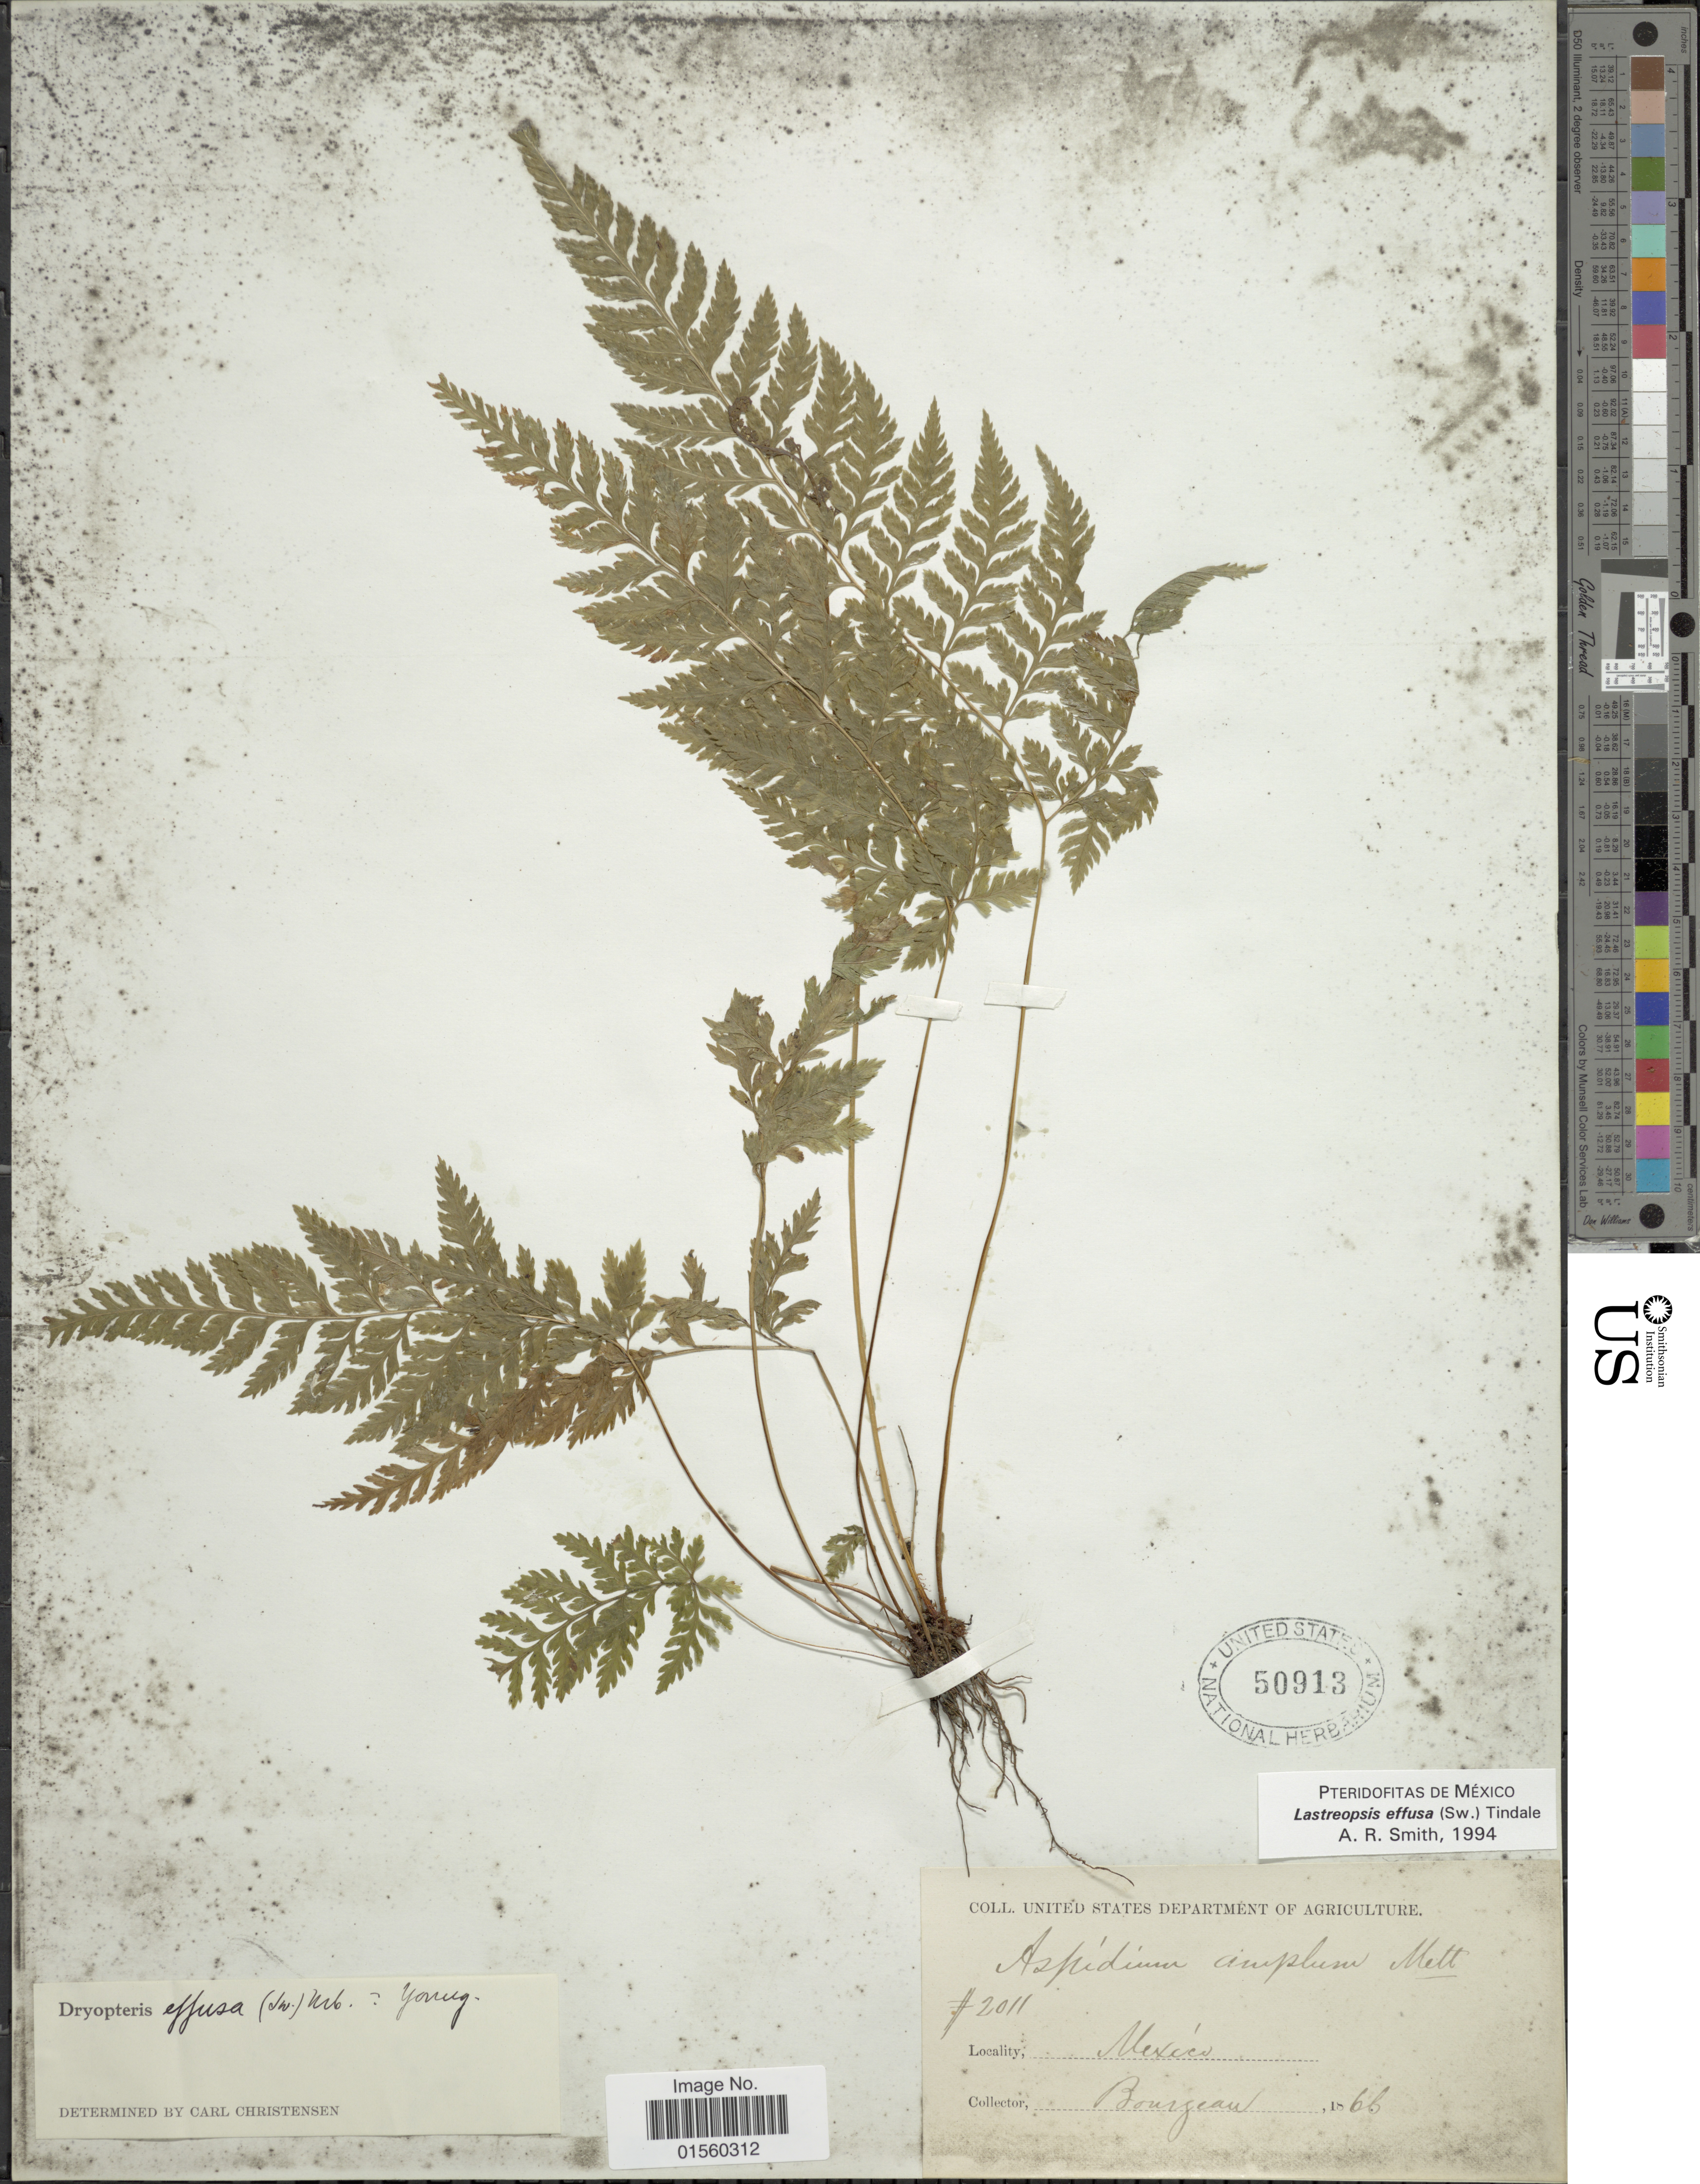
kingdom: Plantae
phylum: Tracheophyta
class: Polypodiopsida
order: Polypodiales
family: Dryopteridaceae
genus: Parapolystichum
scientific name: Parapolystichum effusum var. effusum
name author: (Sw.) Ching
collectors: -. Bourgeau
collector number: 2011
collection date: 1866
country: Mexico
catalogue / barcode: US 50913